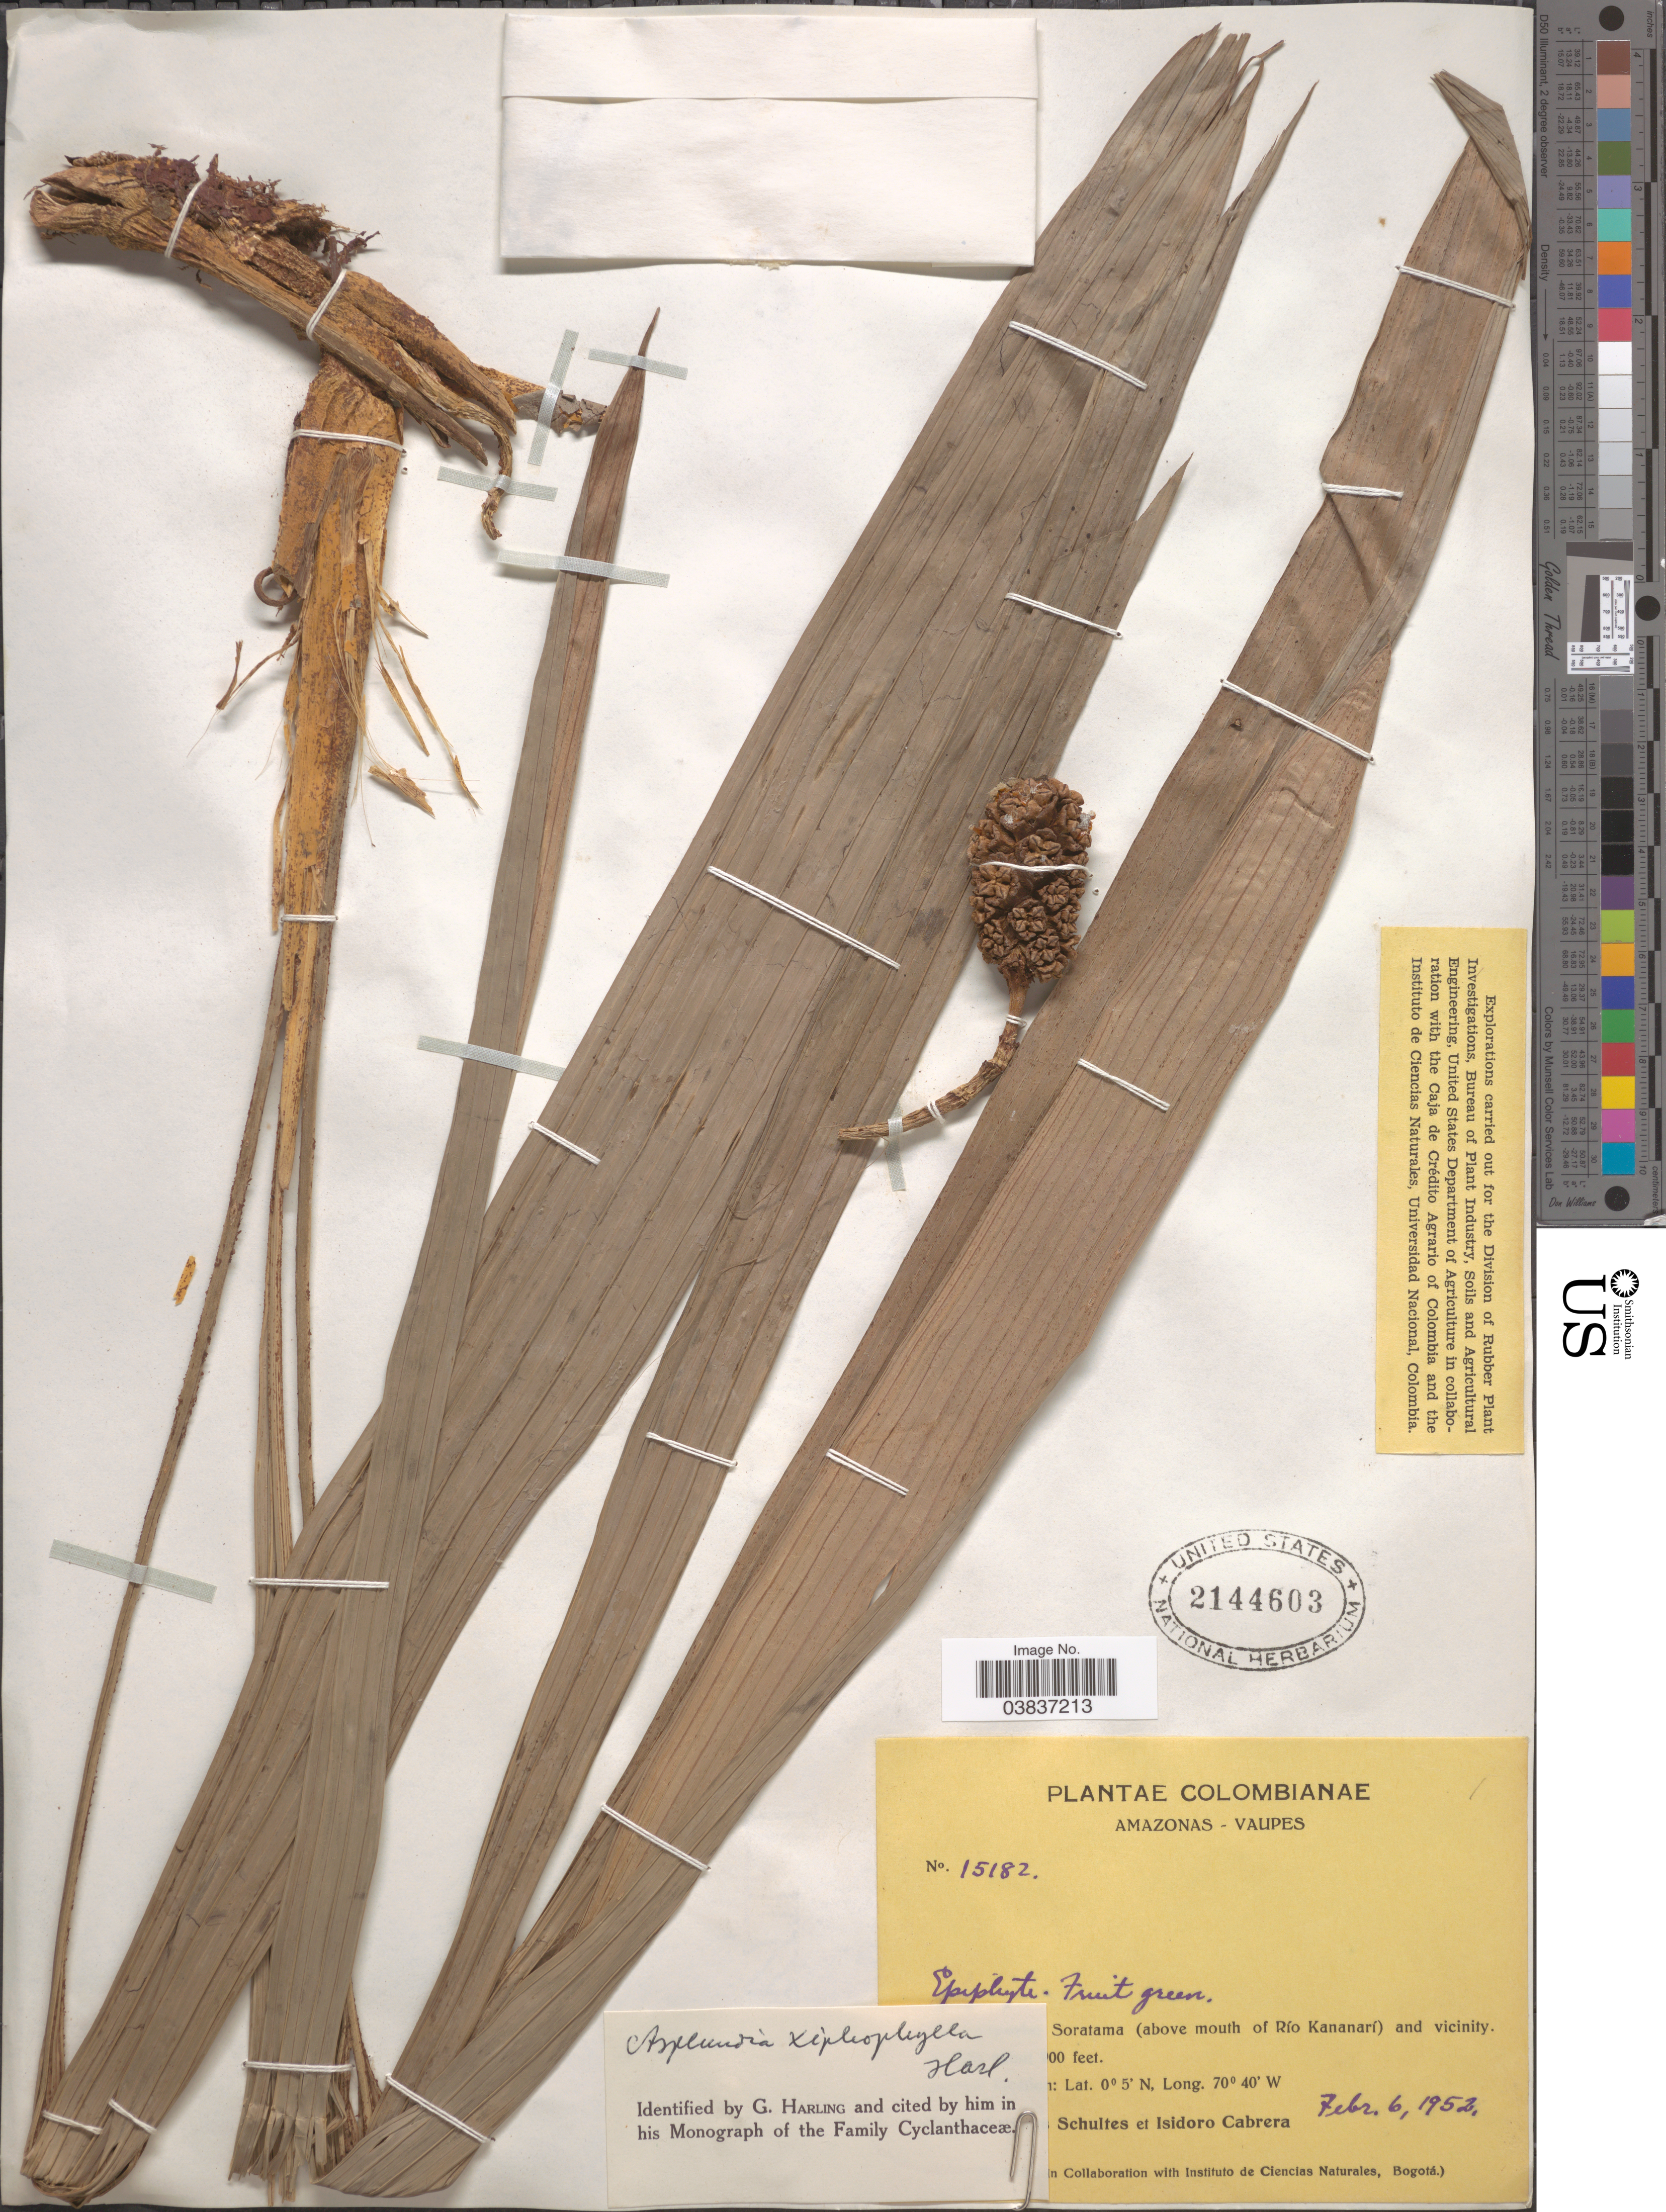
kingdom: Plantae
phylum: Tracheophyta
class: Liliopsida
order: Pandanales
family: Cyclanthaceae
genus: Asplundia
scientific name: Asplundia xiphophylla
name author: Harling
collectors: R. E. Schultes & I. Cabrera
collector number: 15182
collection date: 1952-02-06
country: Colombia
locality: Amazonas - Vaupes. [illegible text] Soratama (above mouth of Río Kananarí) and vicinity.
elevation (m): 244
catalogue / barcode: US 2144603